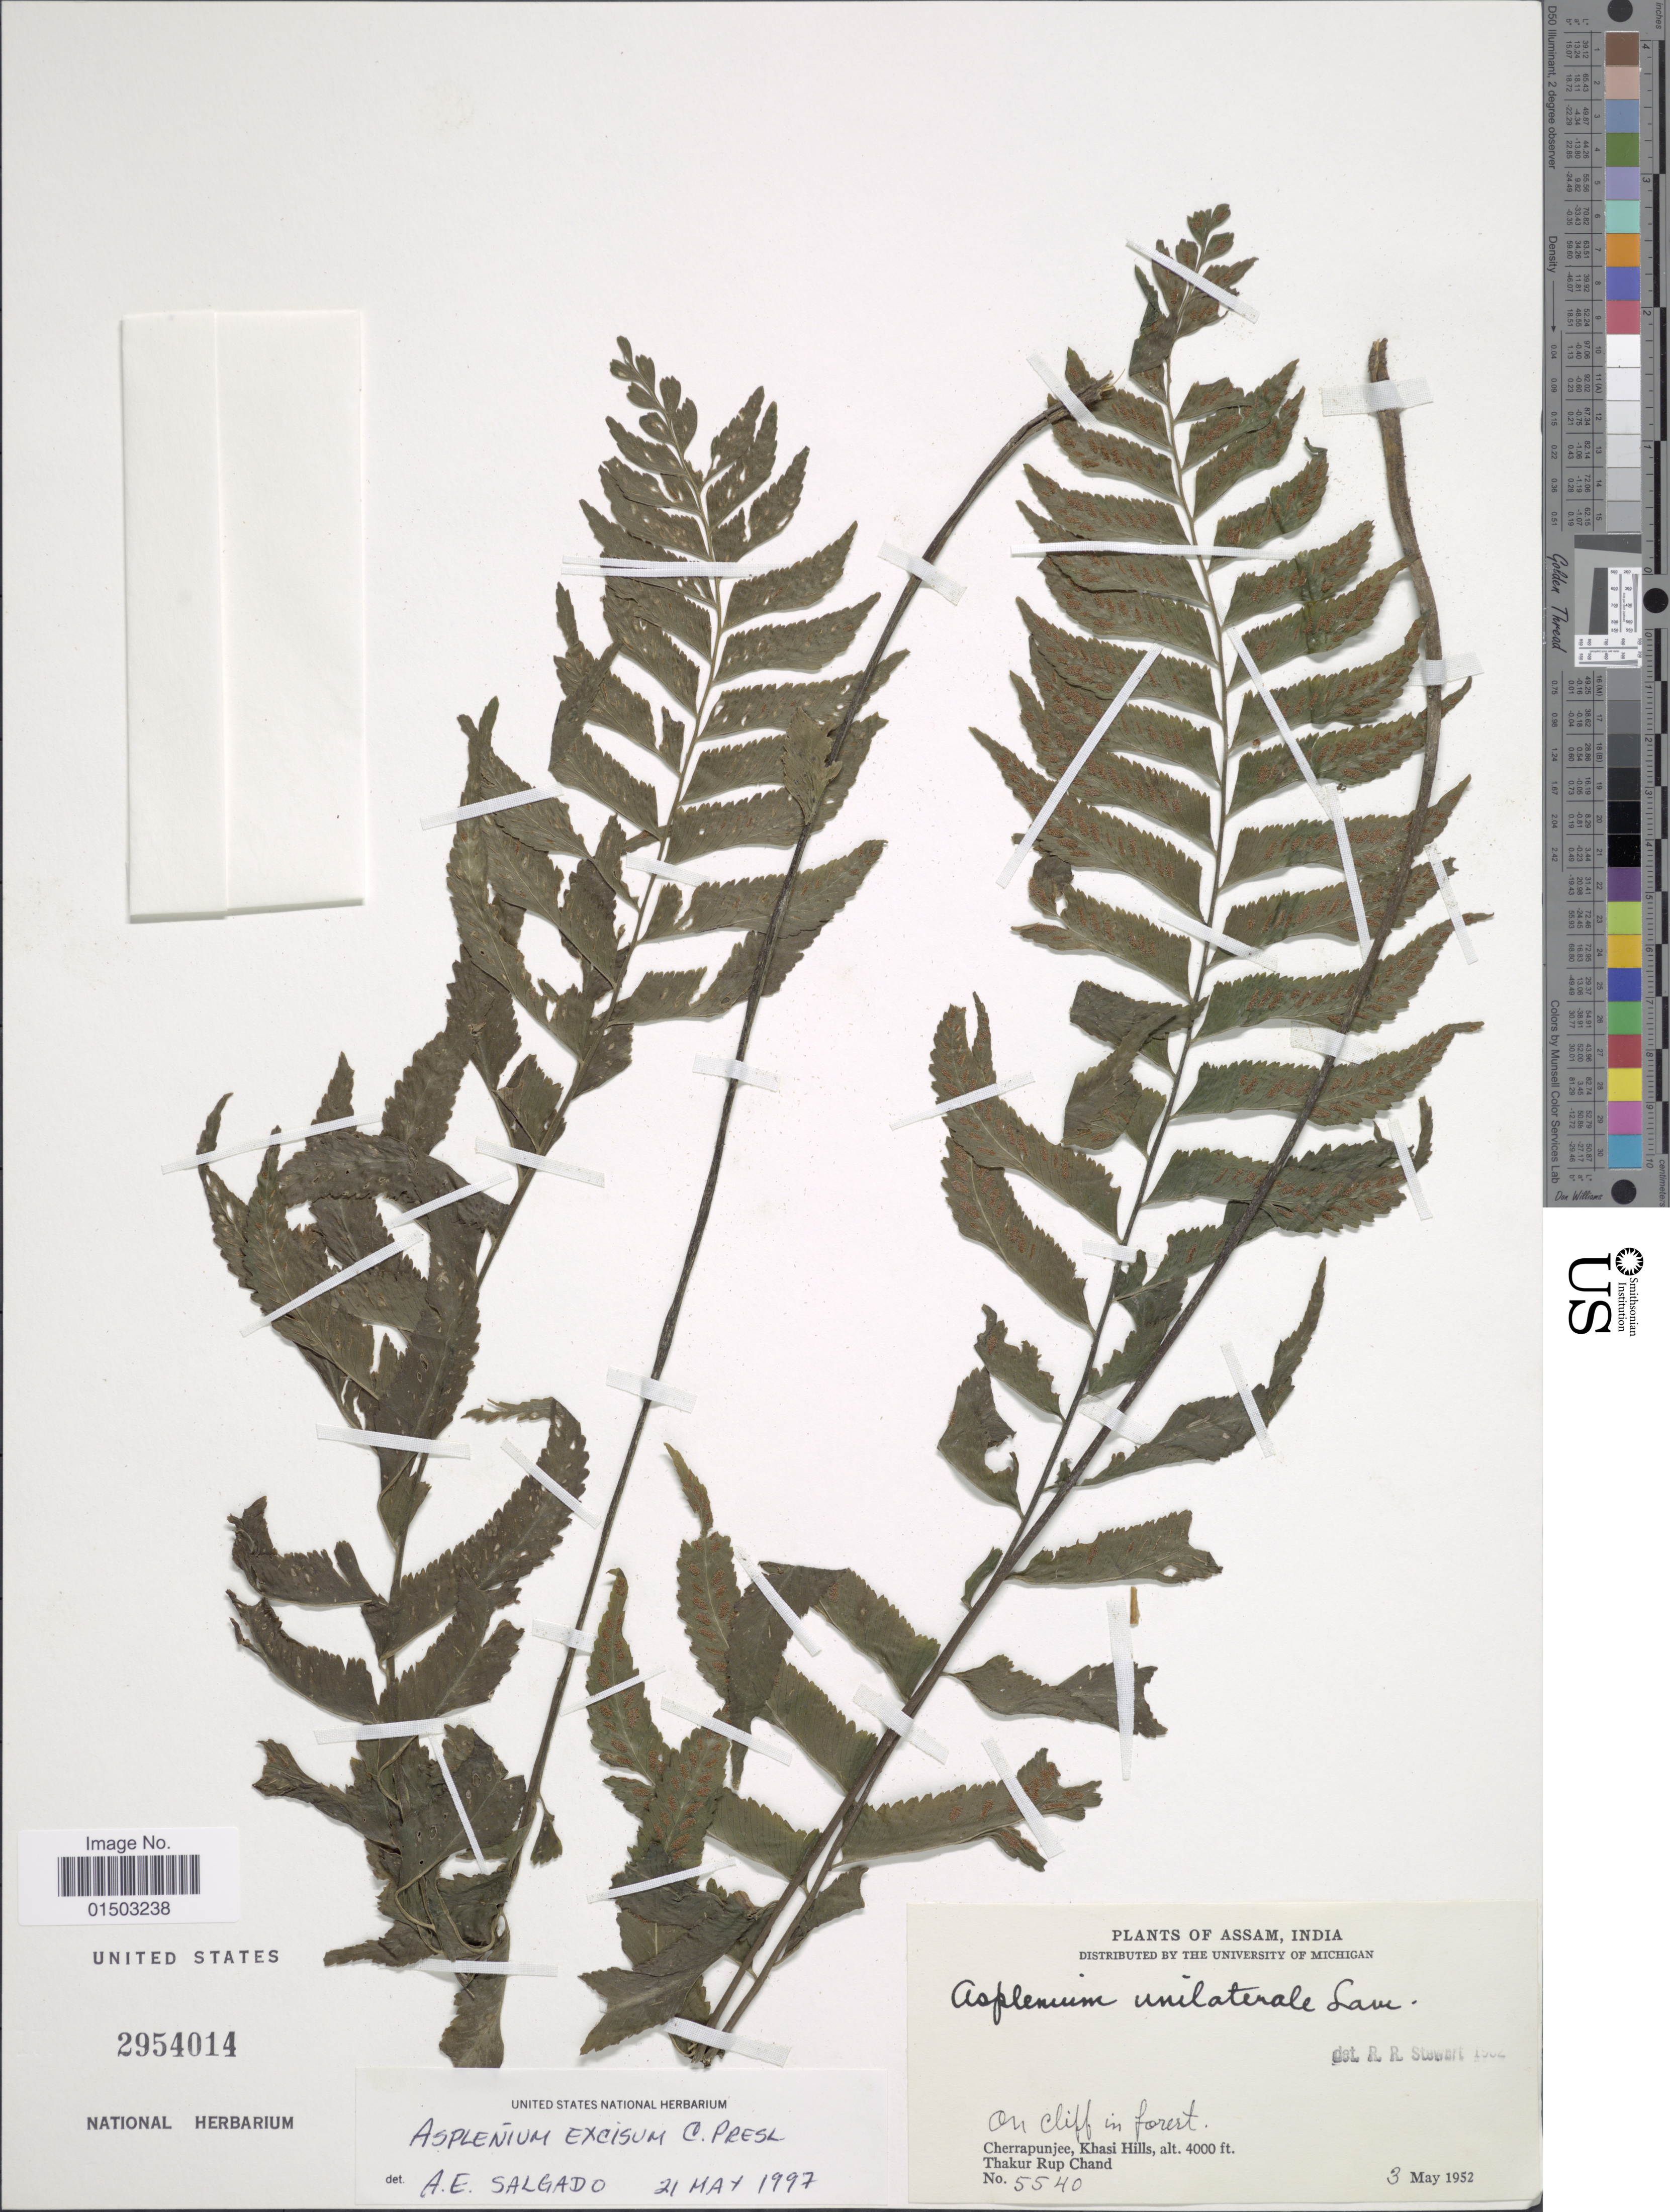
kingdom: Plantae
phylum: Tracheophyta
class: Polypodiopsida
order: Polypodiales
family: Aspleniaceae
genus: Hymenasplenium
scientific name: Hymenasplenium unilaterale var. majus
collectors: T. R. Chand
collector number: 5540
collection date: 1952-05-03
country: India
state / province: Meghalaya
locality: Assam, India. Cherrapunjee, Khasi Hills,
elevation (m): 1219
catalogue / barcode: US 2954014